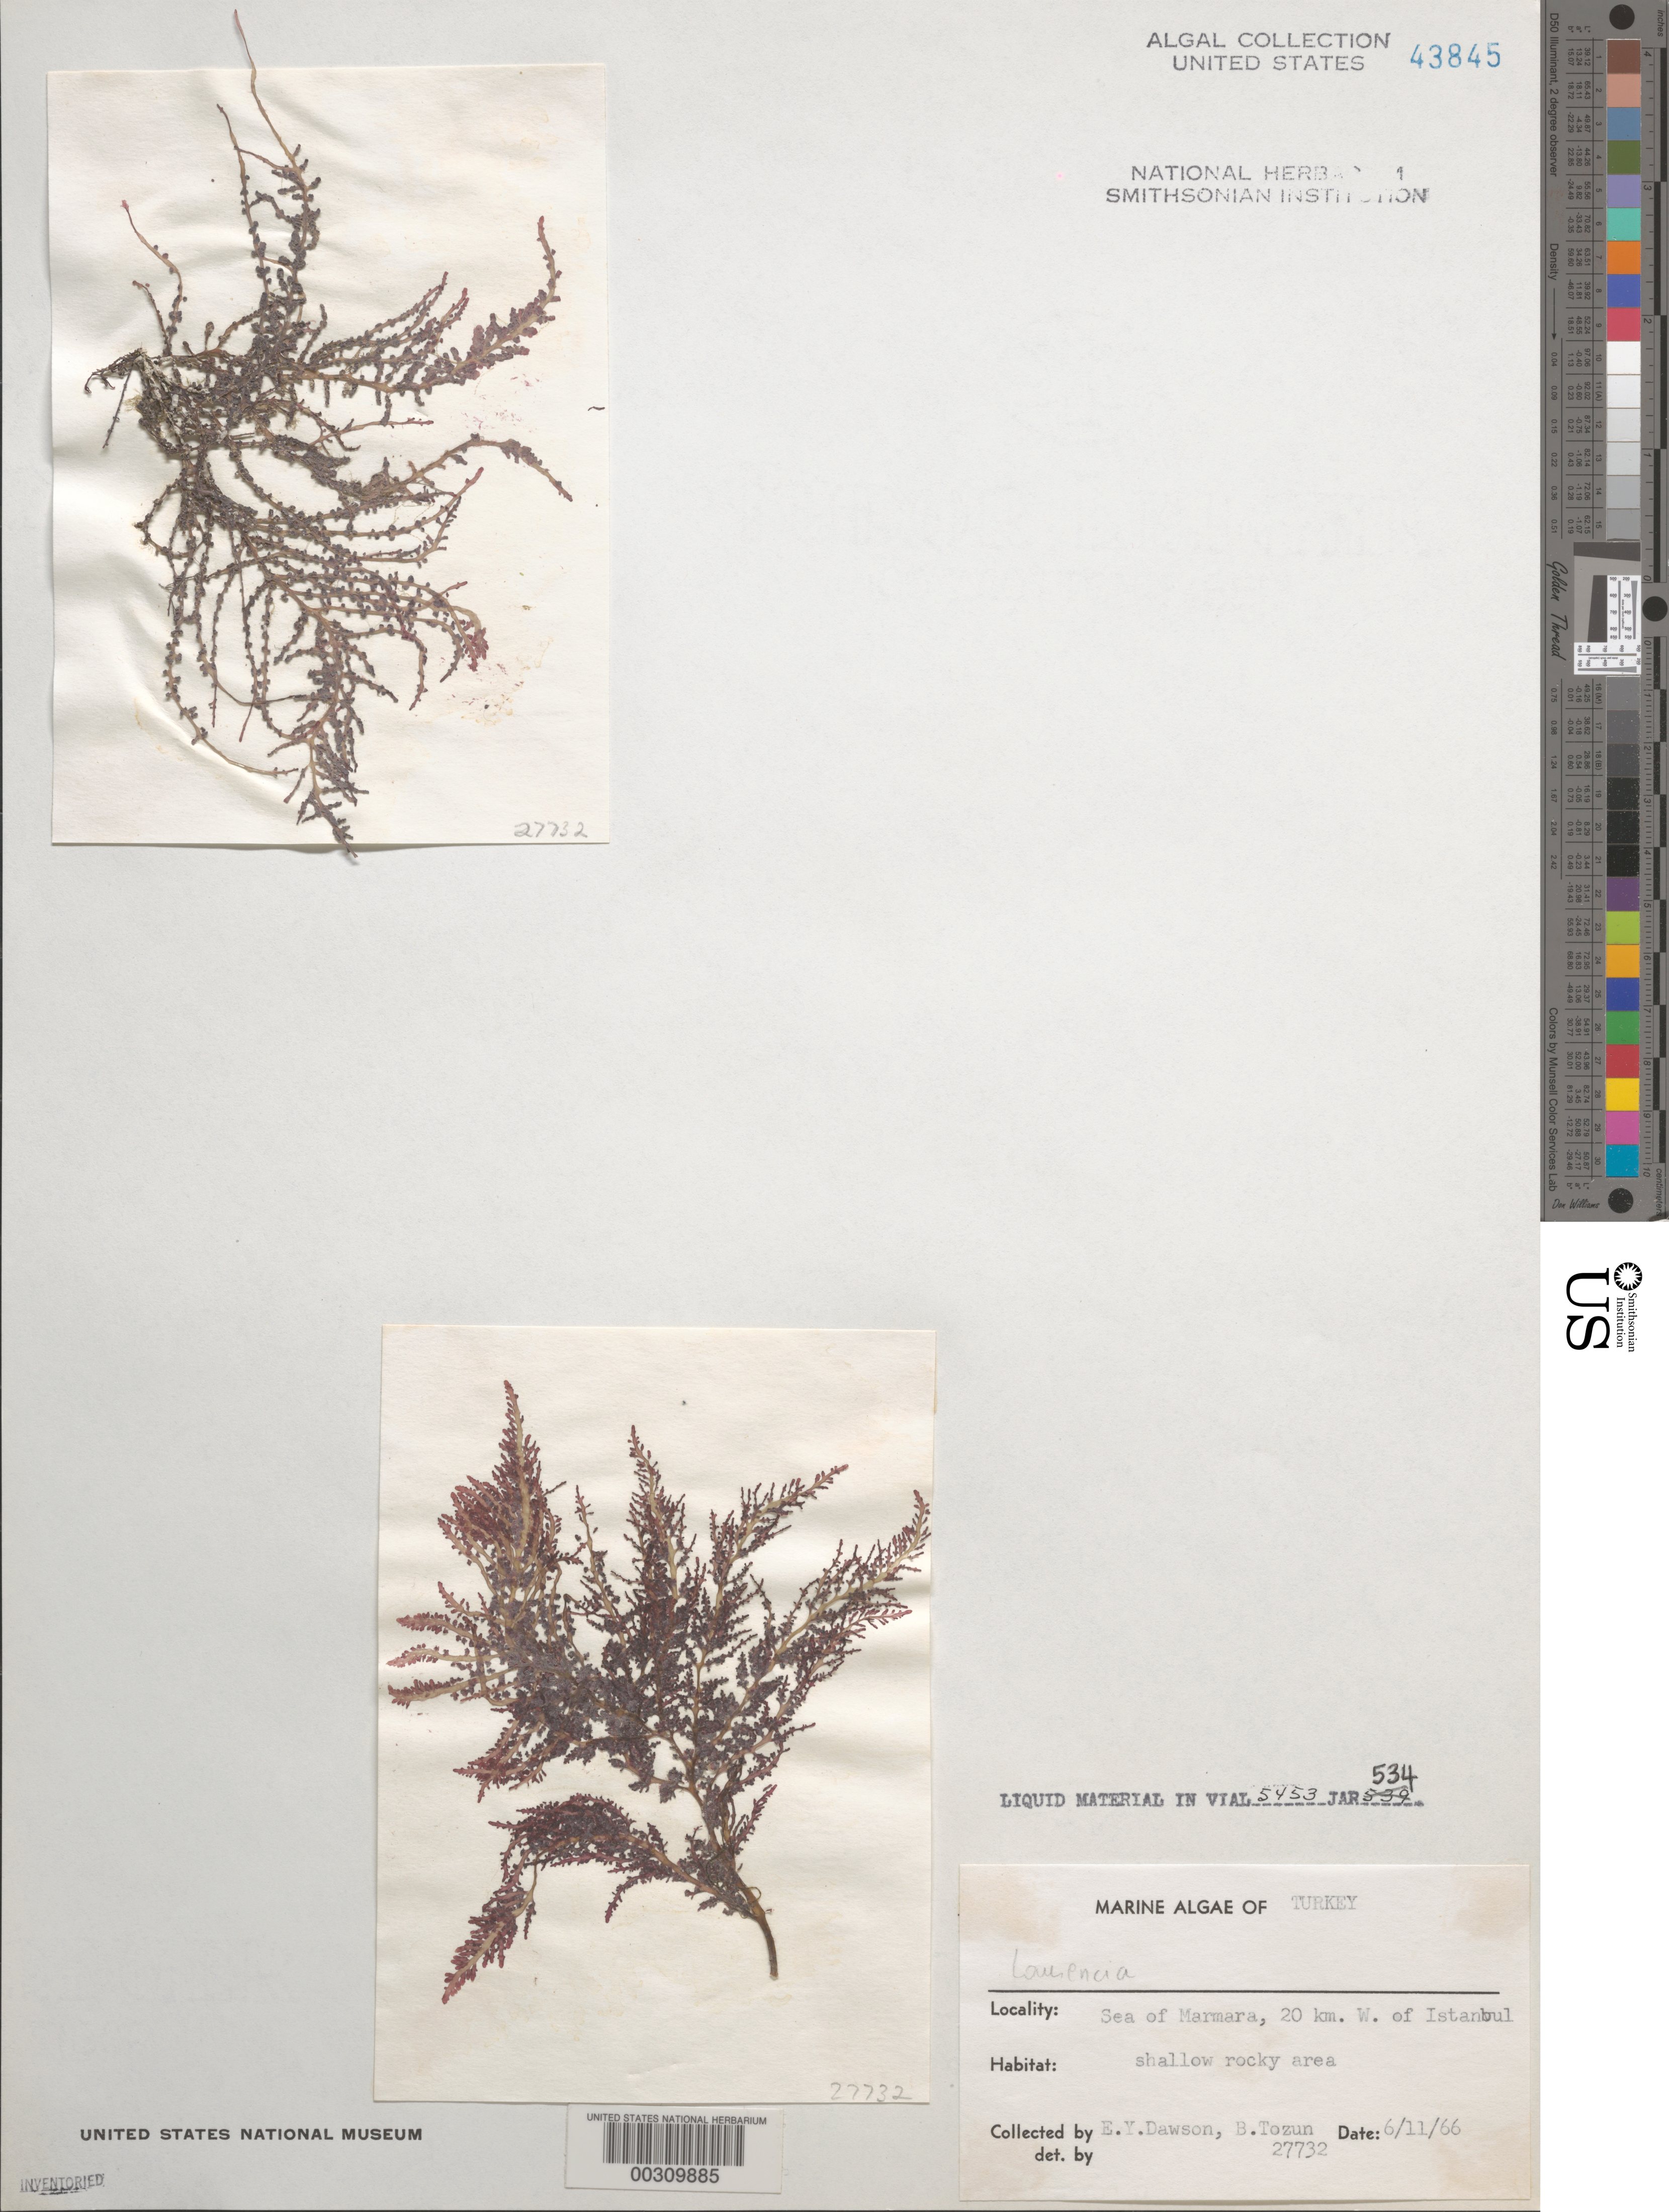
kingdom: Plantae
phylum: Rhodophyta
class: Florideophyceae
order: Ceramiales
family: Rhodomelaceae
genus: Laurencia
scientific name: Laurencia sp.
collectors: E. Y. Dawson & B. Tozun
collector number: EYD 27732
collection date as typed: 11 Jun 1966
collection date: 1966-06-11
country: Turkey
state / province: Istanbul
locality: Sea of Marmara, 20 km west of Istanbul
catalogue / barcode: US 43845